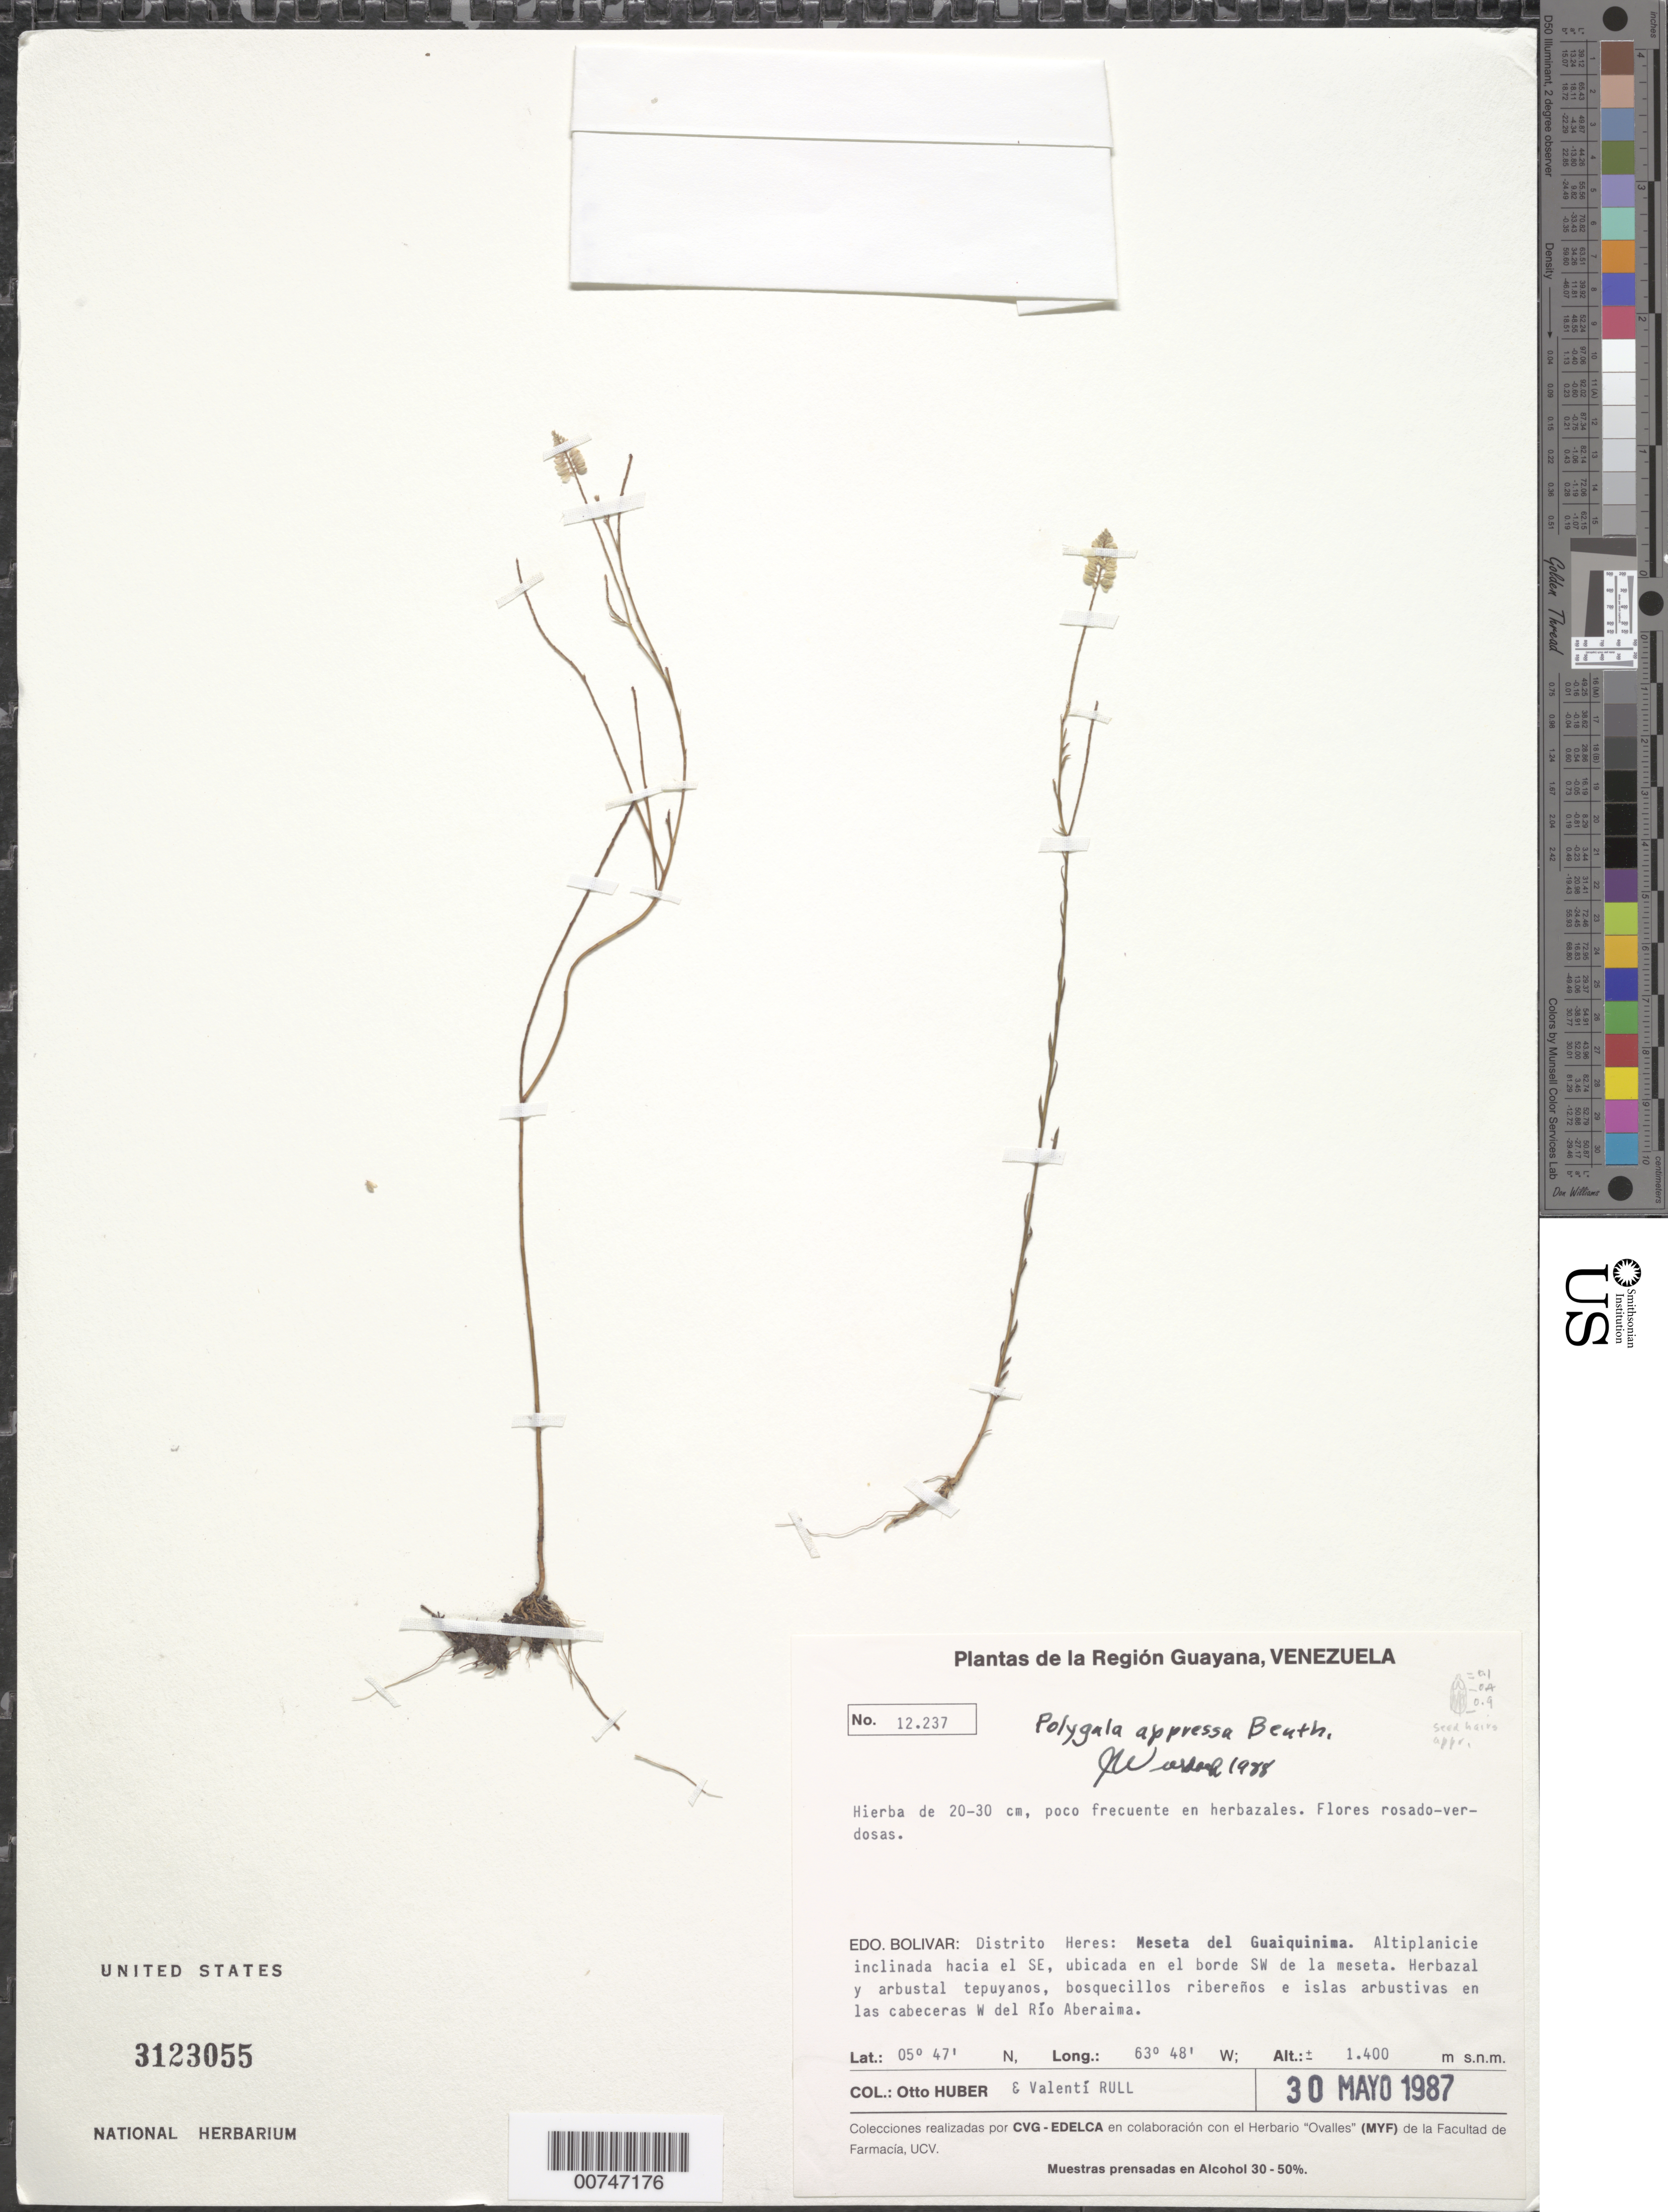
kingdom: Plantae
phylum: Tracheophyta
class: Magnoliopsida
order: Fabales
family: Polygalaceae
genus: Polygala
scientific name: Polygala appressa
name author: Benth.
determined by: Wurdack, John J., (US), US (UNITED STATES)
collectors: O. Huber & V. Rull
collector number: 12237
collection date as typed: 30-May-87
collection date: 1987-05-30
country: Venezuela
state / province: Bolívar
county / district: Heres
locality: Meseta del Guaiquinima, W of Río Aberiama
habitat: Herbazales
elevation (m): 1400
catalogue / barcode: US 3123055